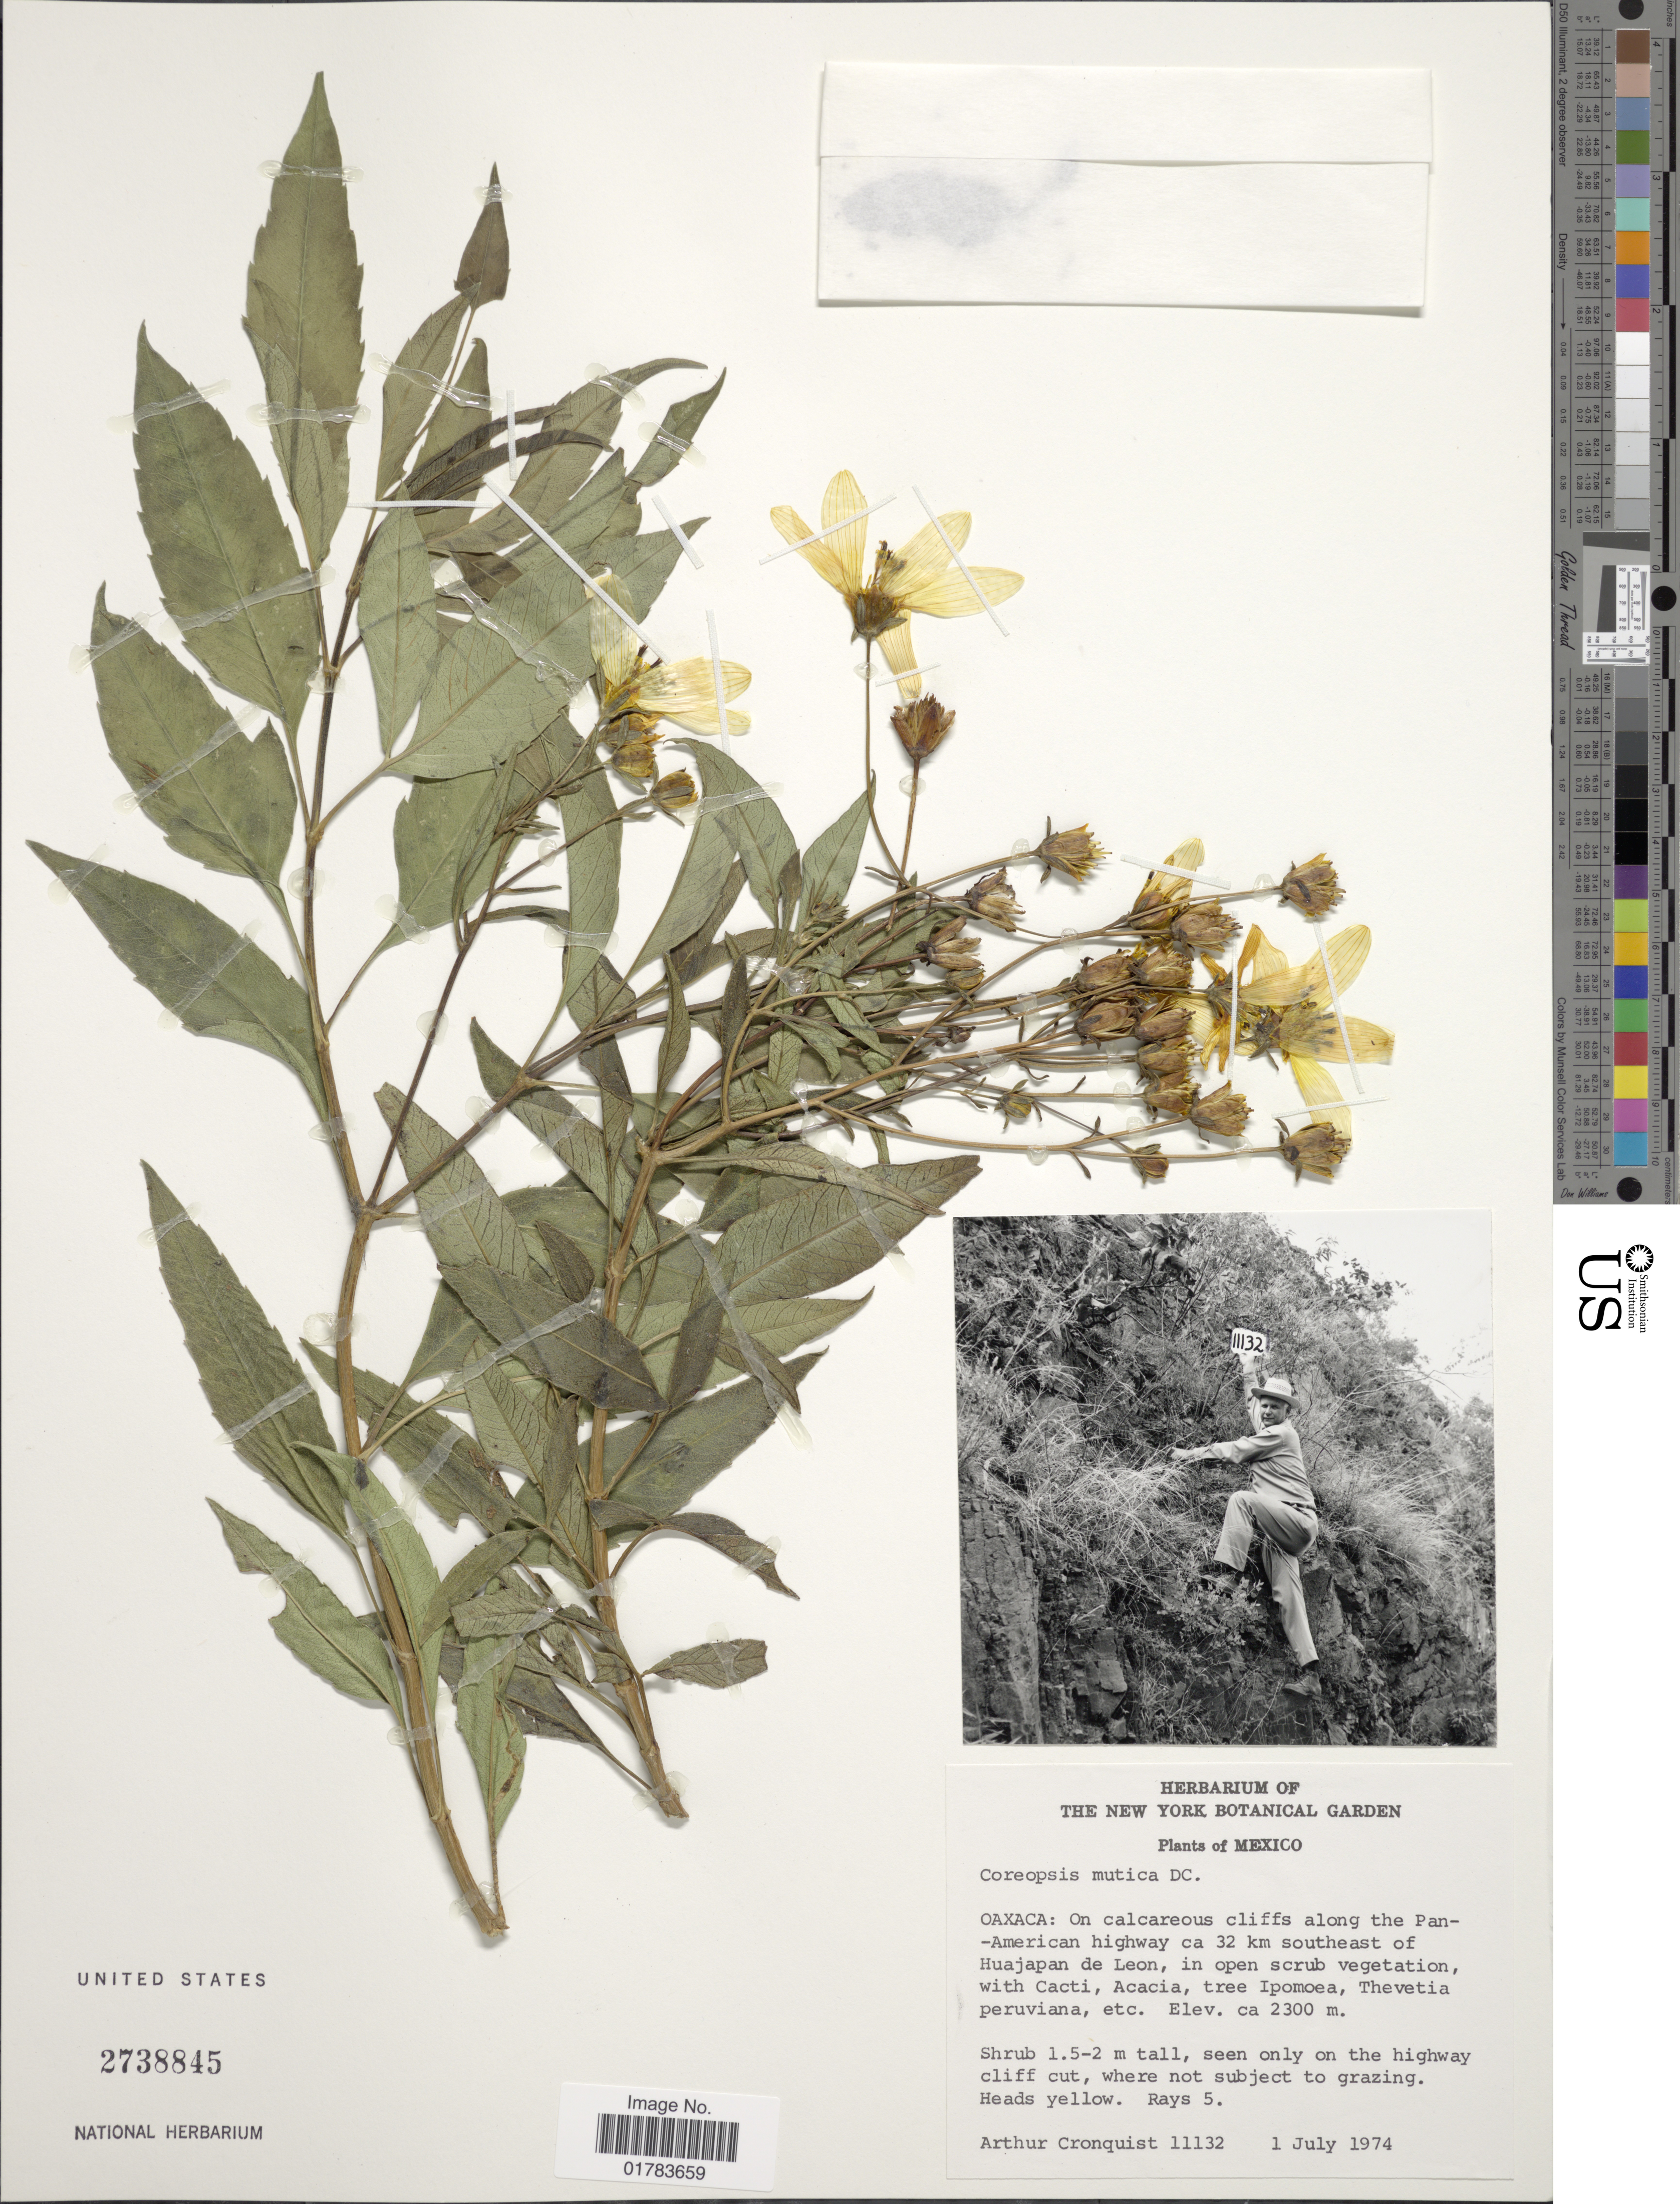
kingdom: Plantae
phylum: Tracheophyta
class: Magnoliopsida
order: Asterales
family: Asteraceae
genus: Coreopsis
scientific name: Coreopsis mutica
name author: DC.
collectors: A. J. Cronquist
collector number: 11132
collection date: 1974-07-01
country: Mexico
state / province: Oaxaca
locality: On calcareous cliffs along the Pan-American highway ca. 32 km southeast of Huajapan de Leon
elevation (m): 2300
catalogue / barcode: US 2738845